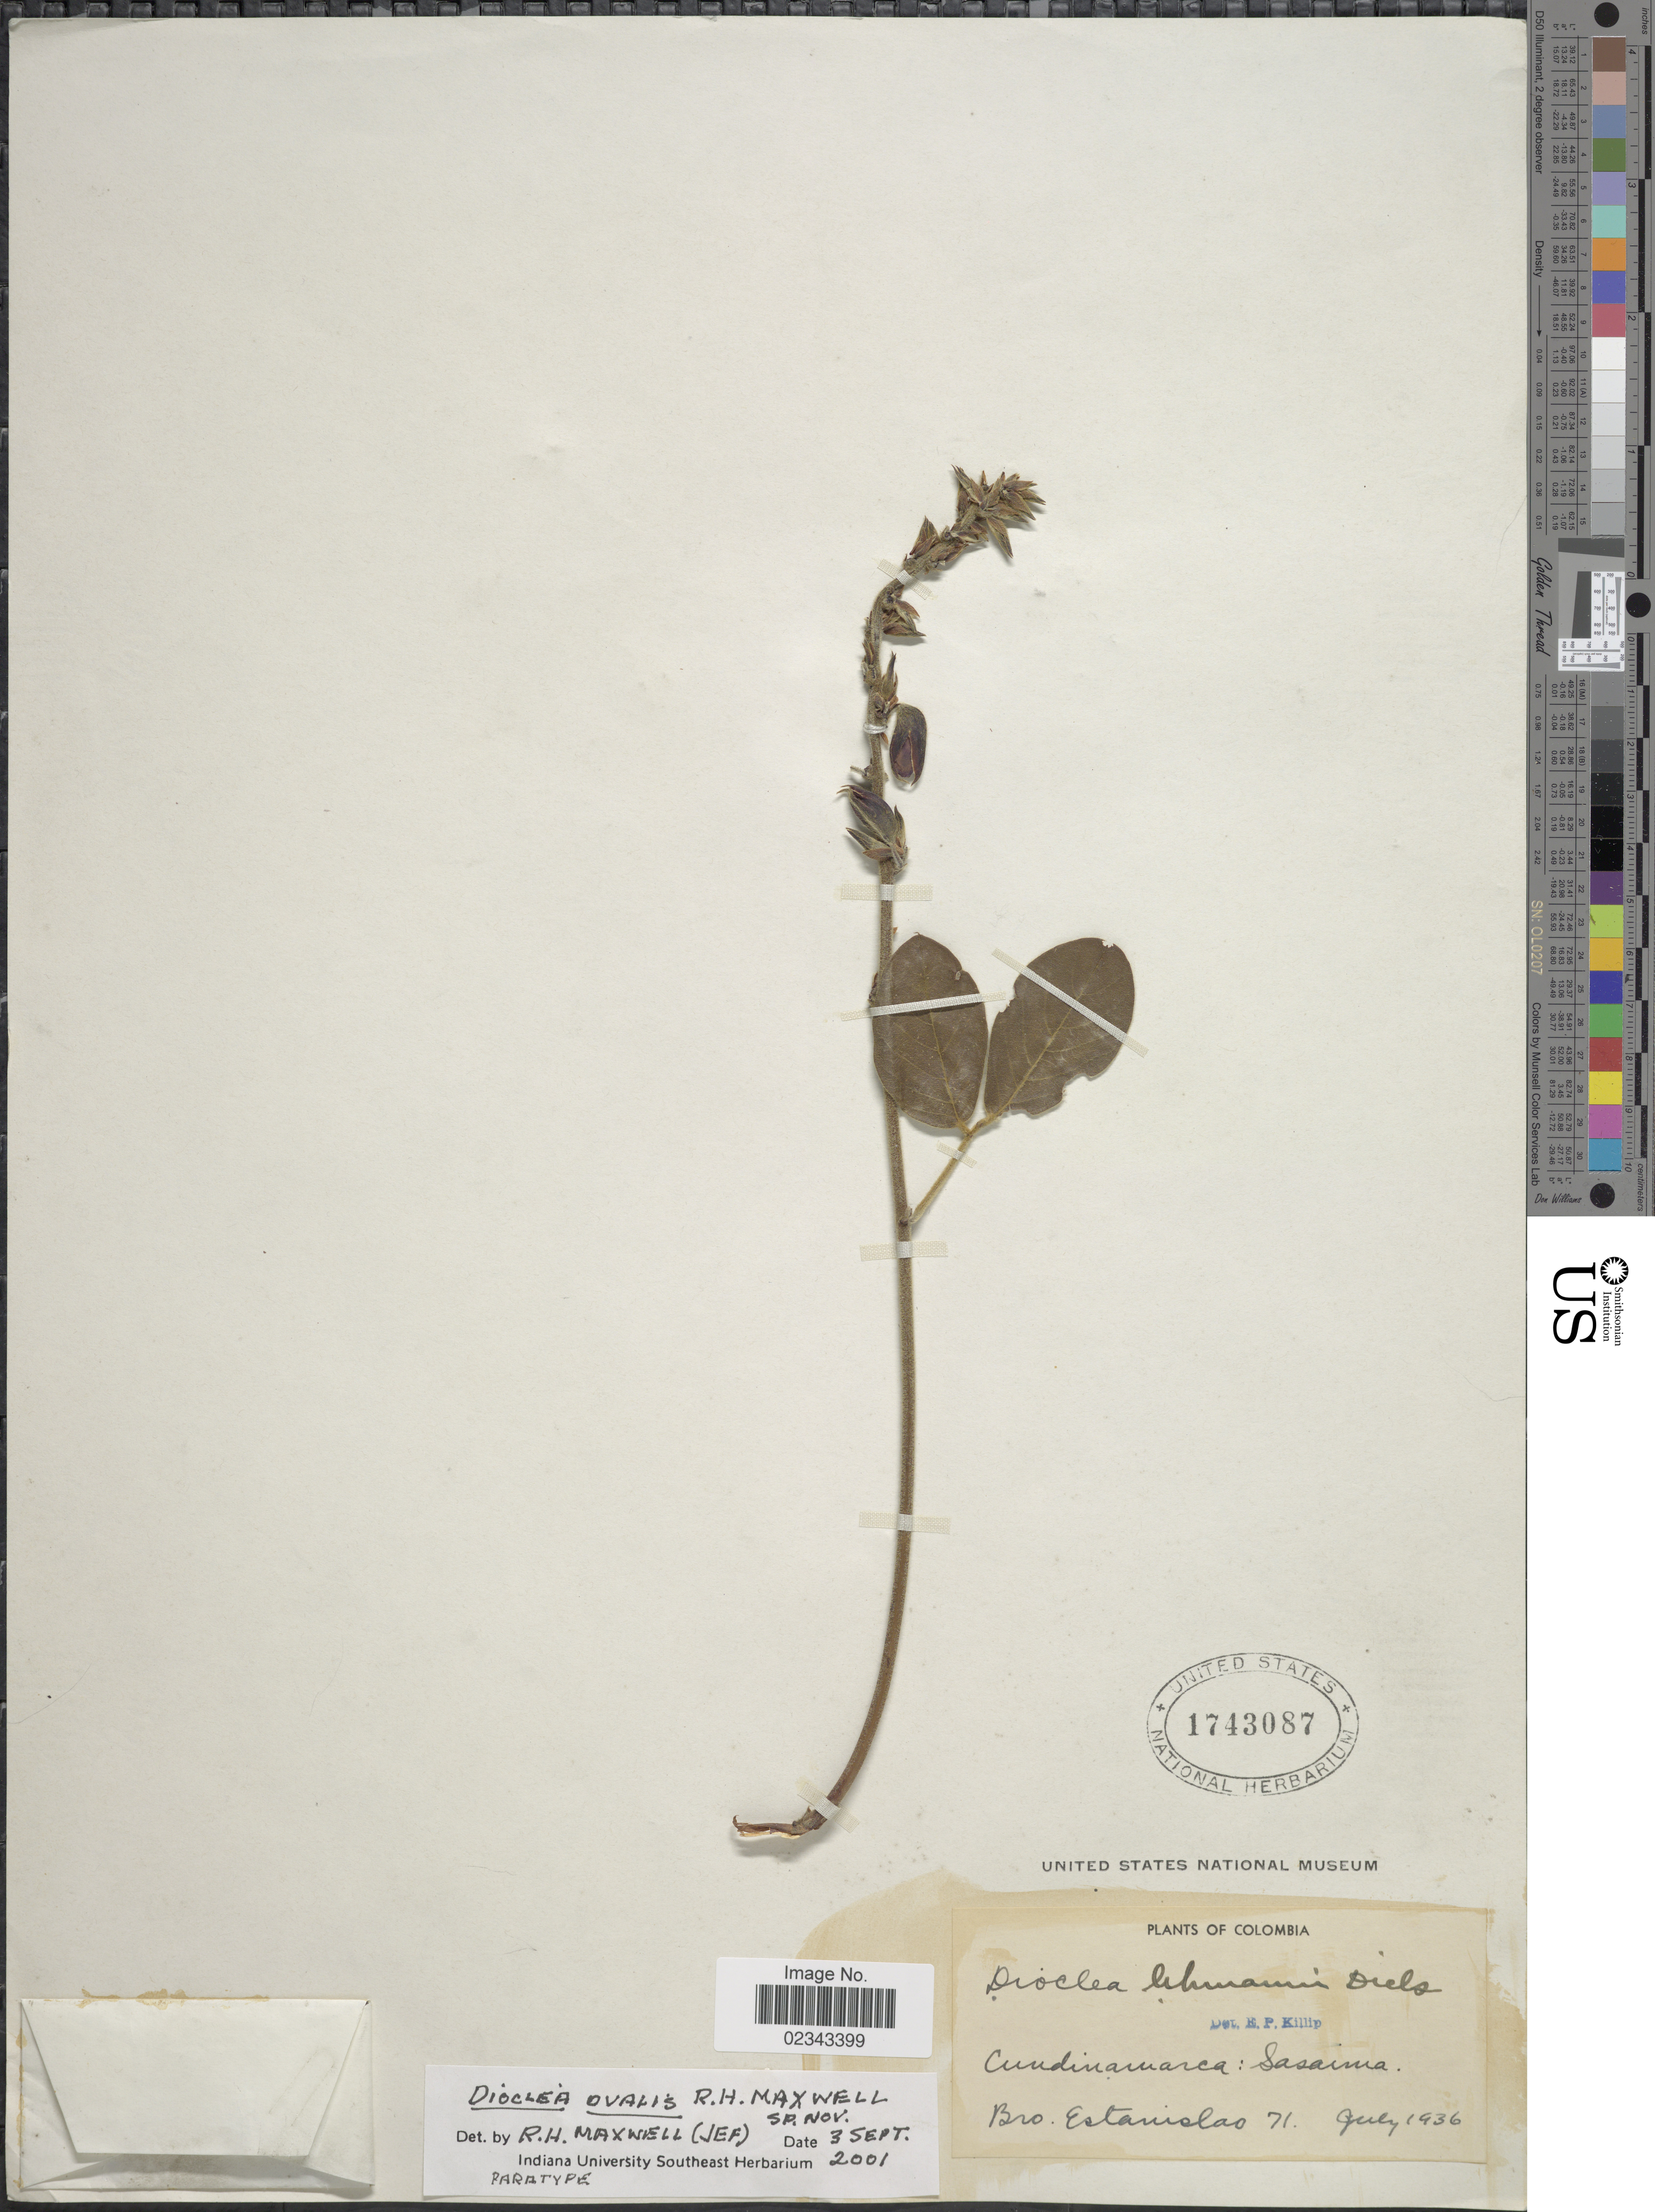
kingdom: Plantae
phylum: Tracheophyta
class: Magnoliopsida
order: Fabales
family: Fabaceae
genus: Dioclea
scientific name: Dioclea ovalis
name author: R.H. Maxwell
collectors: Estanislao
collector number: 71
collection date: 1936-07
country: Colombia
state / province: Cundinamarca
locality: Sasaima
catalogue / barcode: US 1743087